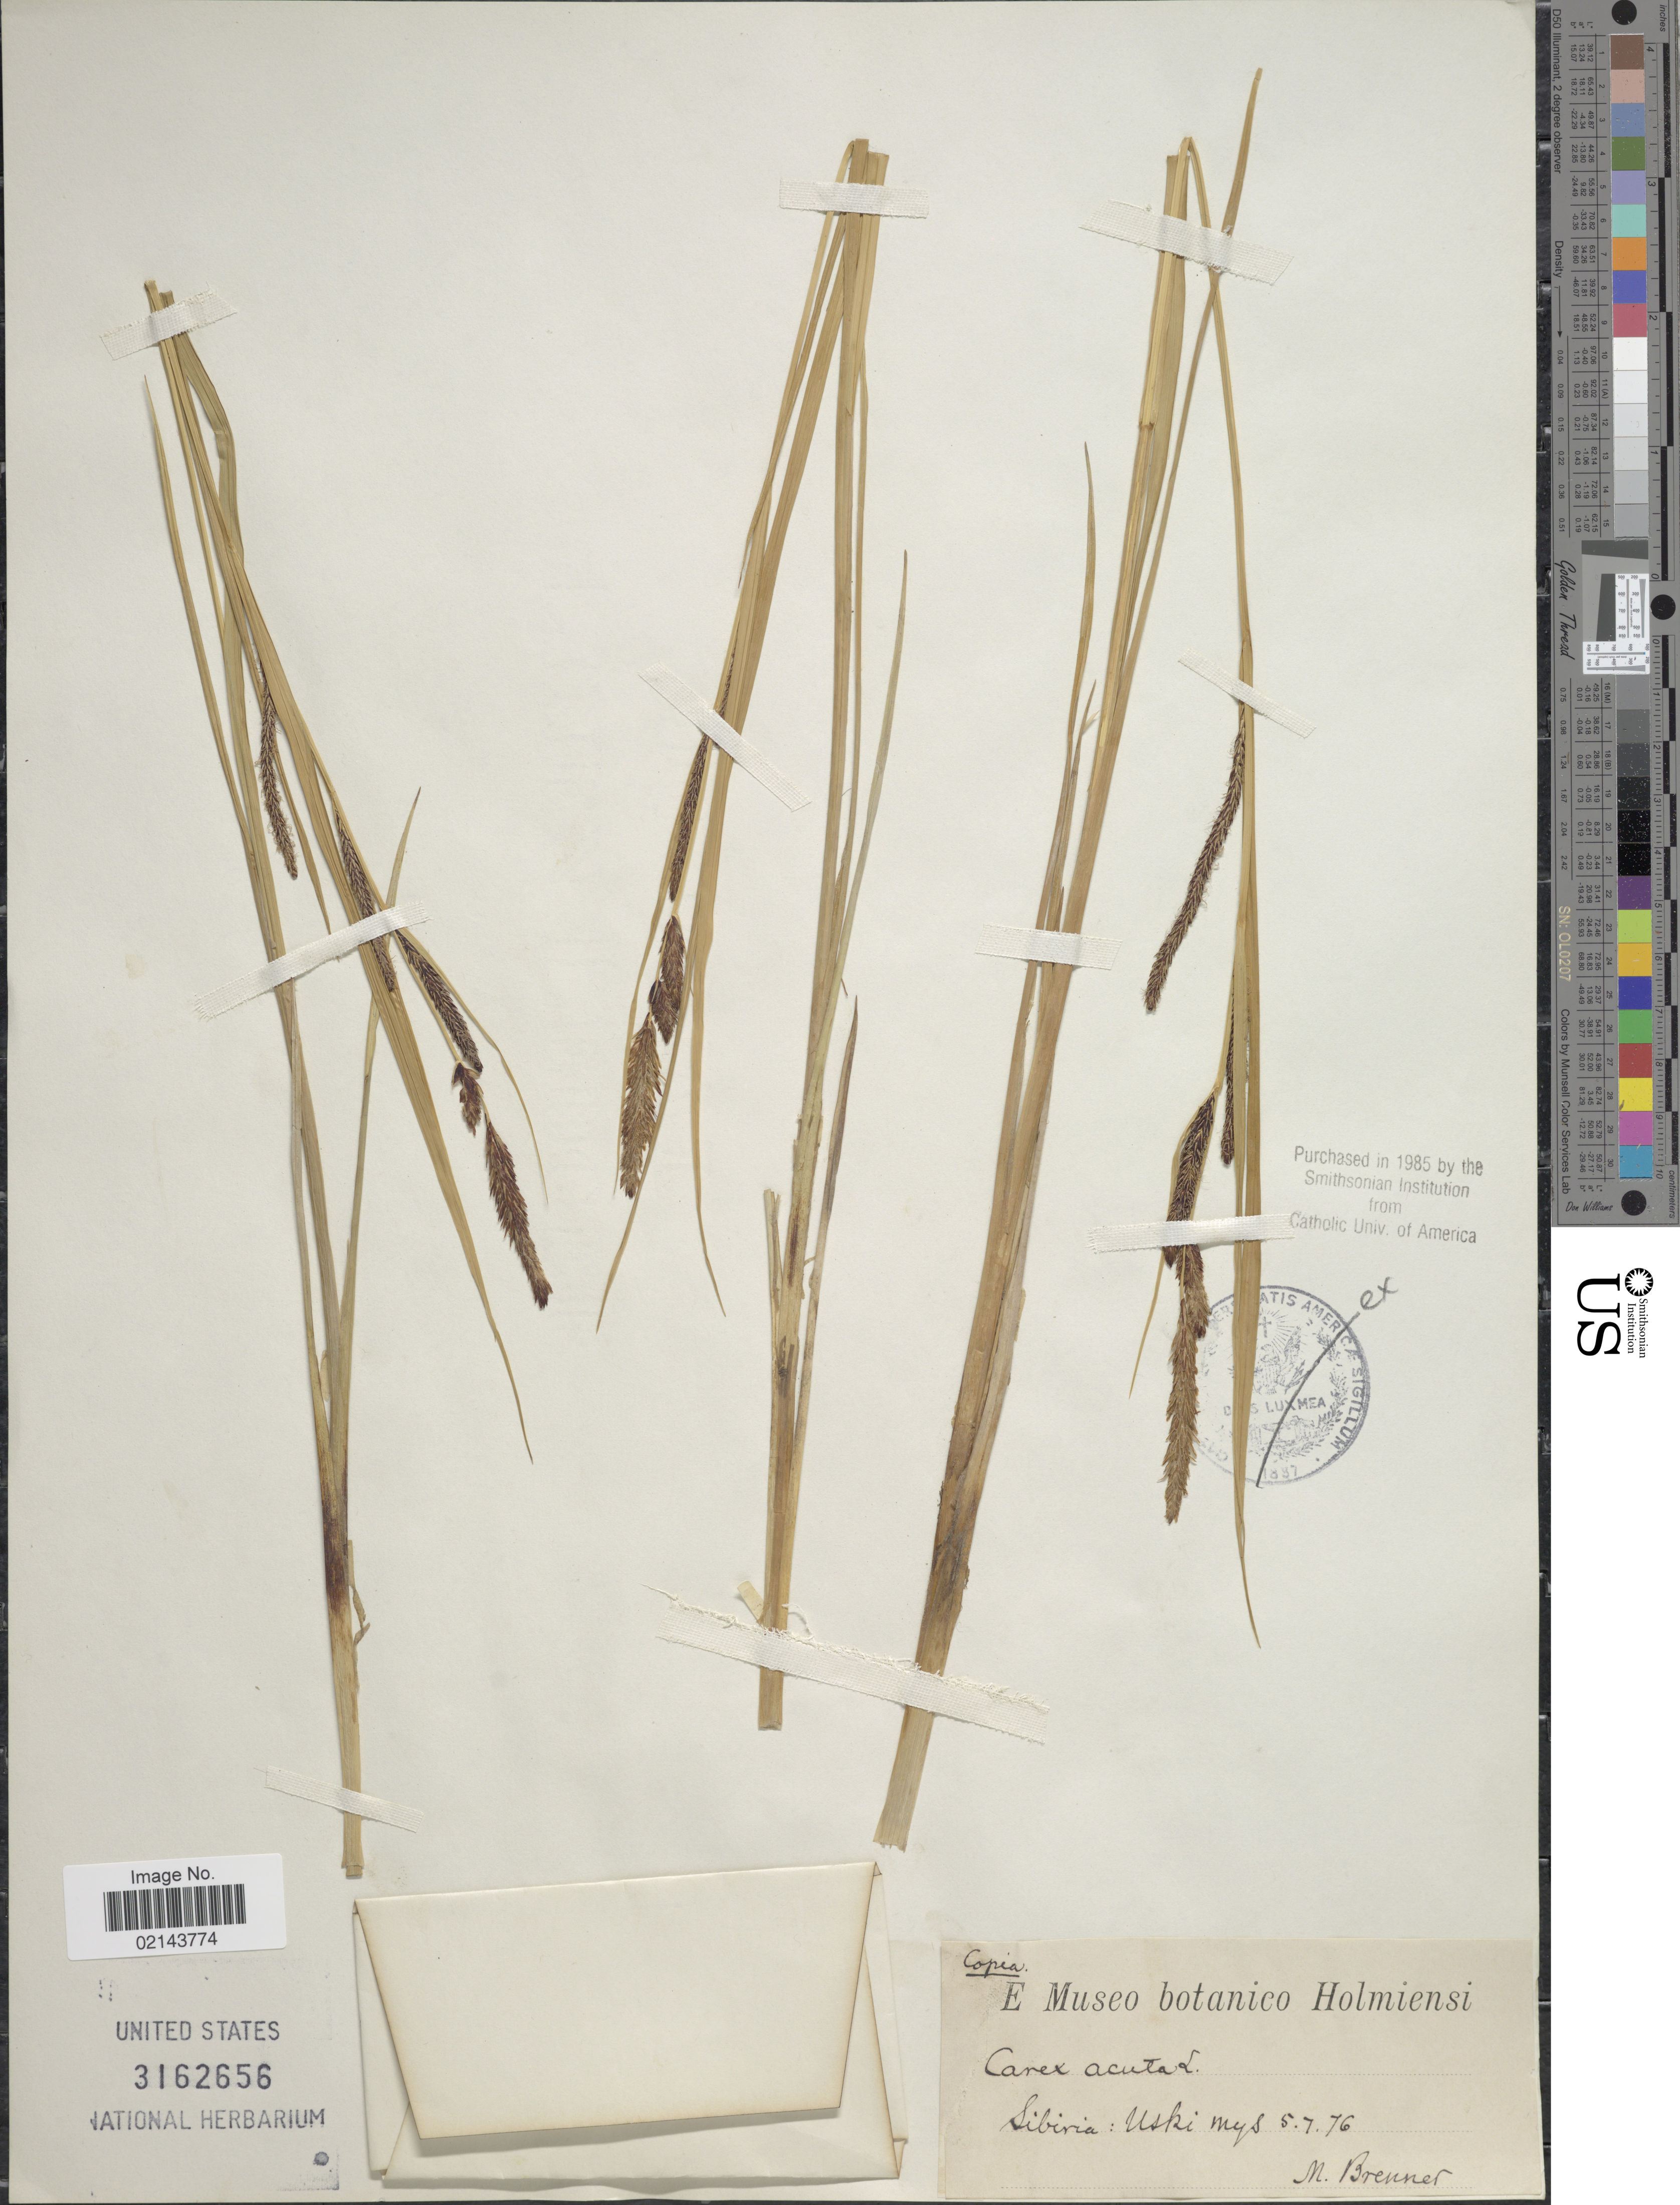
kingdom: Plantae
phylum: Tracheophyta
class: Liliopsida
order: Poales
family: Cyperaceae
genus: Carex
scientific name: Carex acuta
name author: L.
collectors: M. Brenner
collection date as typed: Transcribed d/m/y: 5/7/76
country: Russian Federation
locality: Sibiria: Uski mys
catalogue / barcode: US 3162656